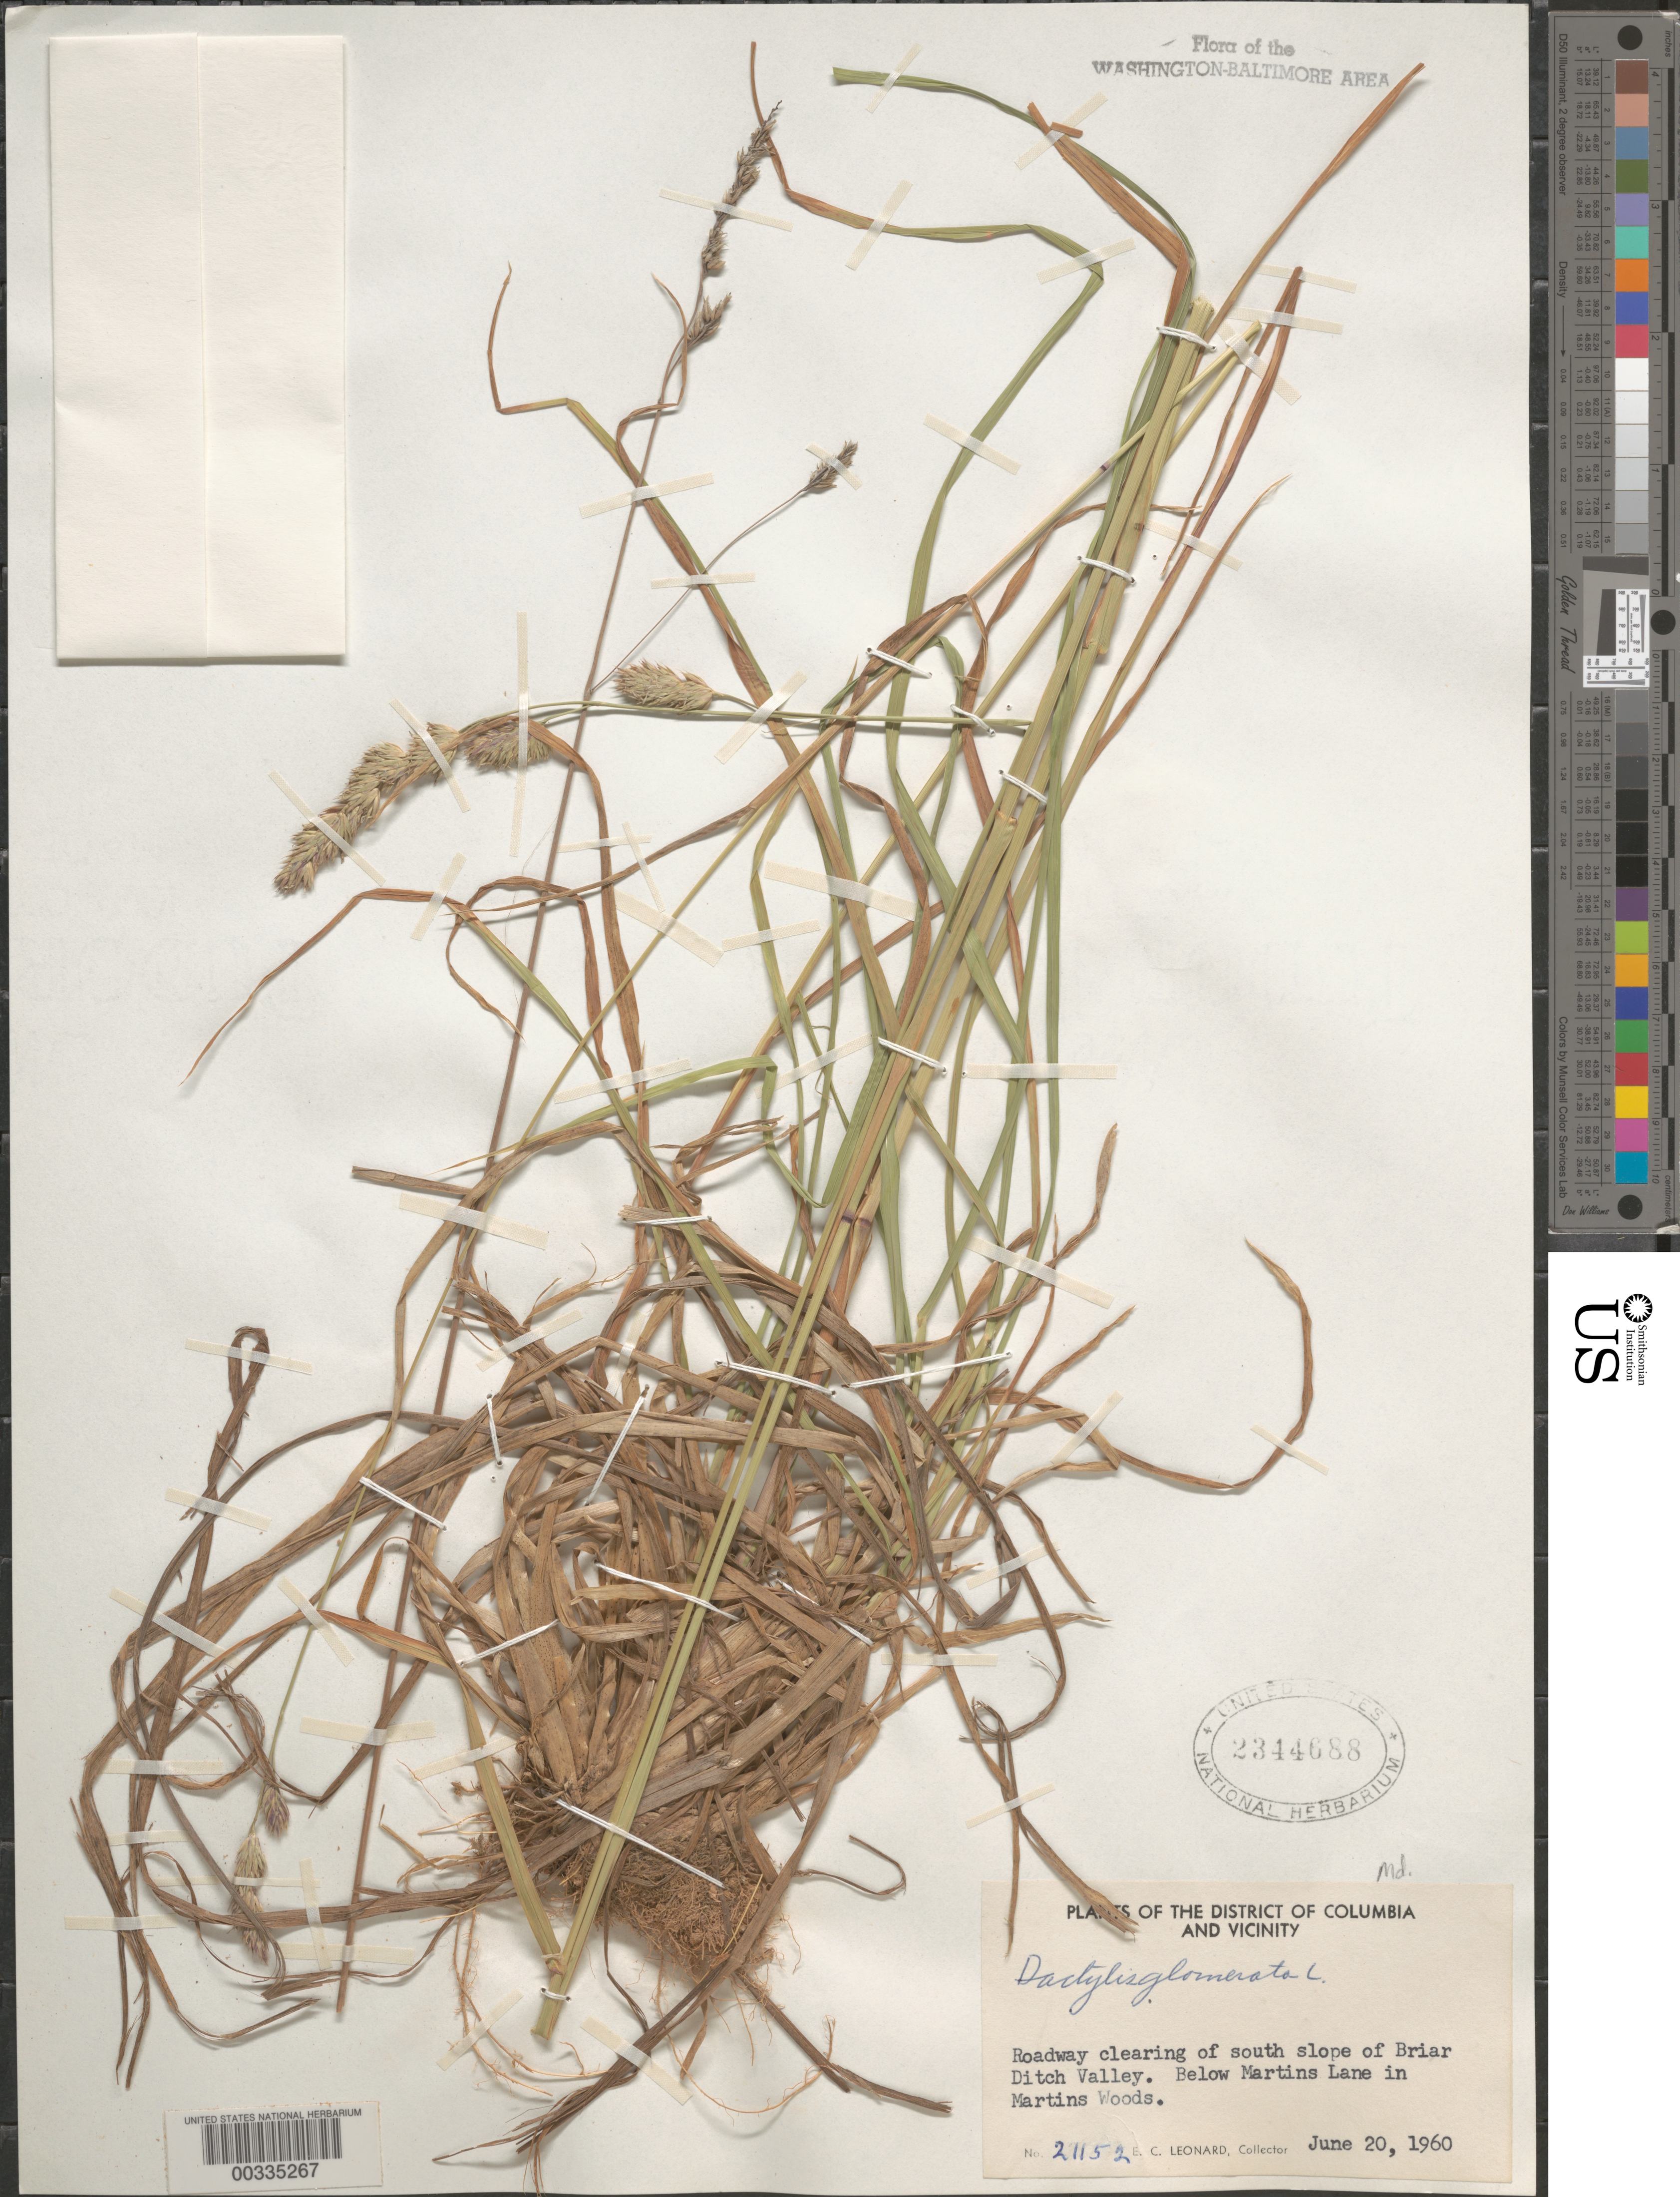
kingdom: Plantae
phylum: Tracheophyta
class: Liliopsida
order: Poales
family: Poaceae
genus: Dactylis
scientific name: Dactylis glomerata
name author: L.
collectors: E. C. Leonard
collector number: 21152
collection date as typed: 20 Jun 1960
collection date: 1960-06-20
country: United States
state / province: Maryland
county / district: Prince George's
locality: Briar Ditch Valley below Martins Lane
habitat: Roadway clearing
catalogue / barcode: US 2344688